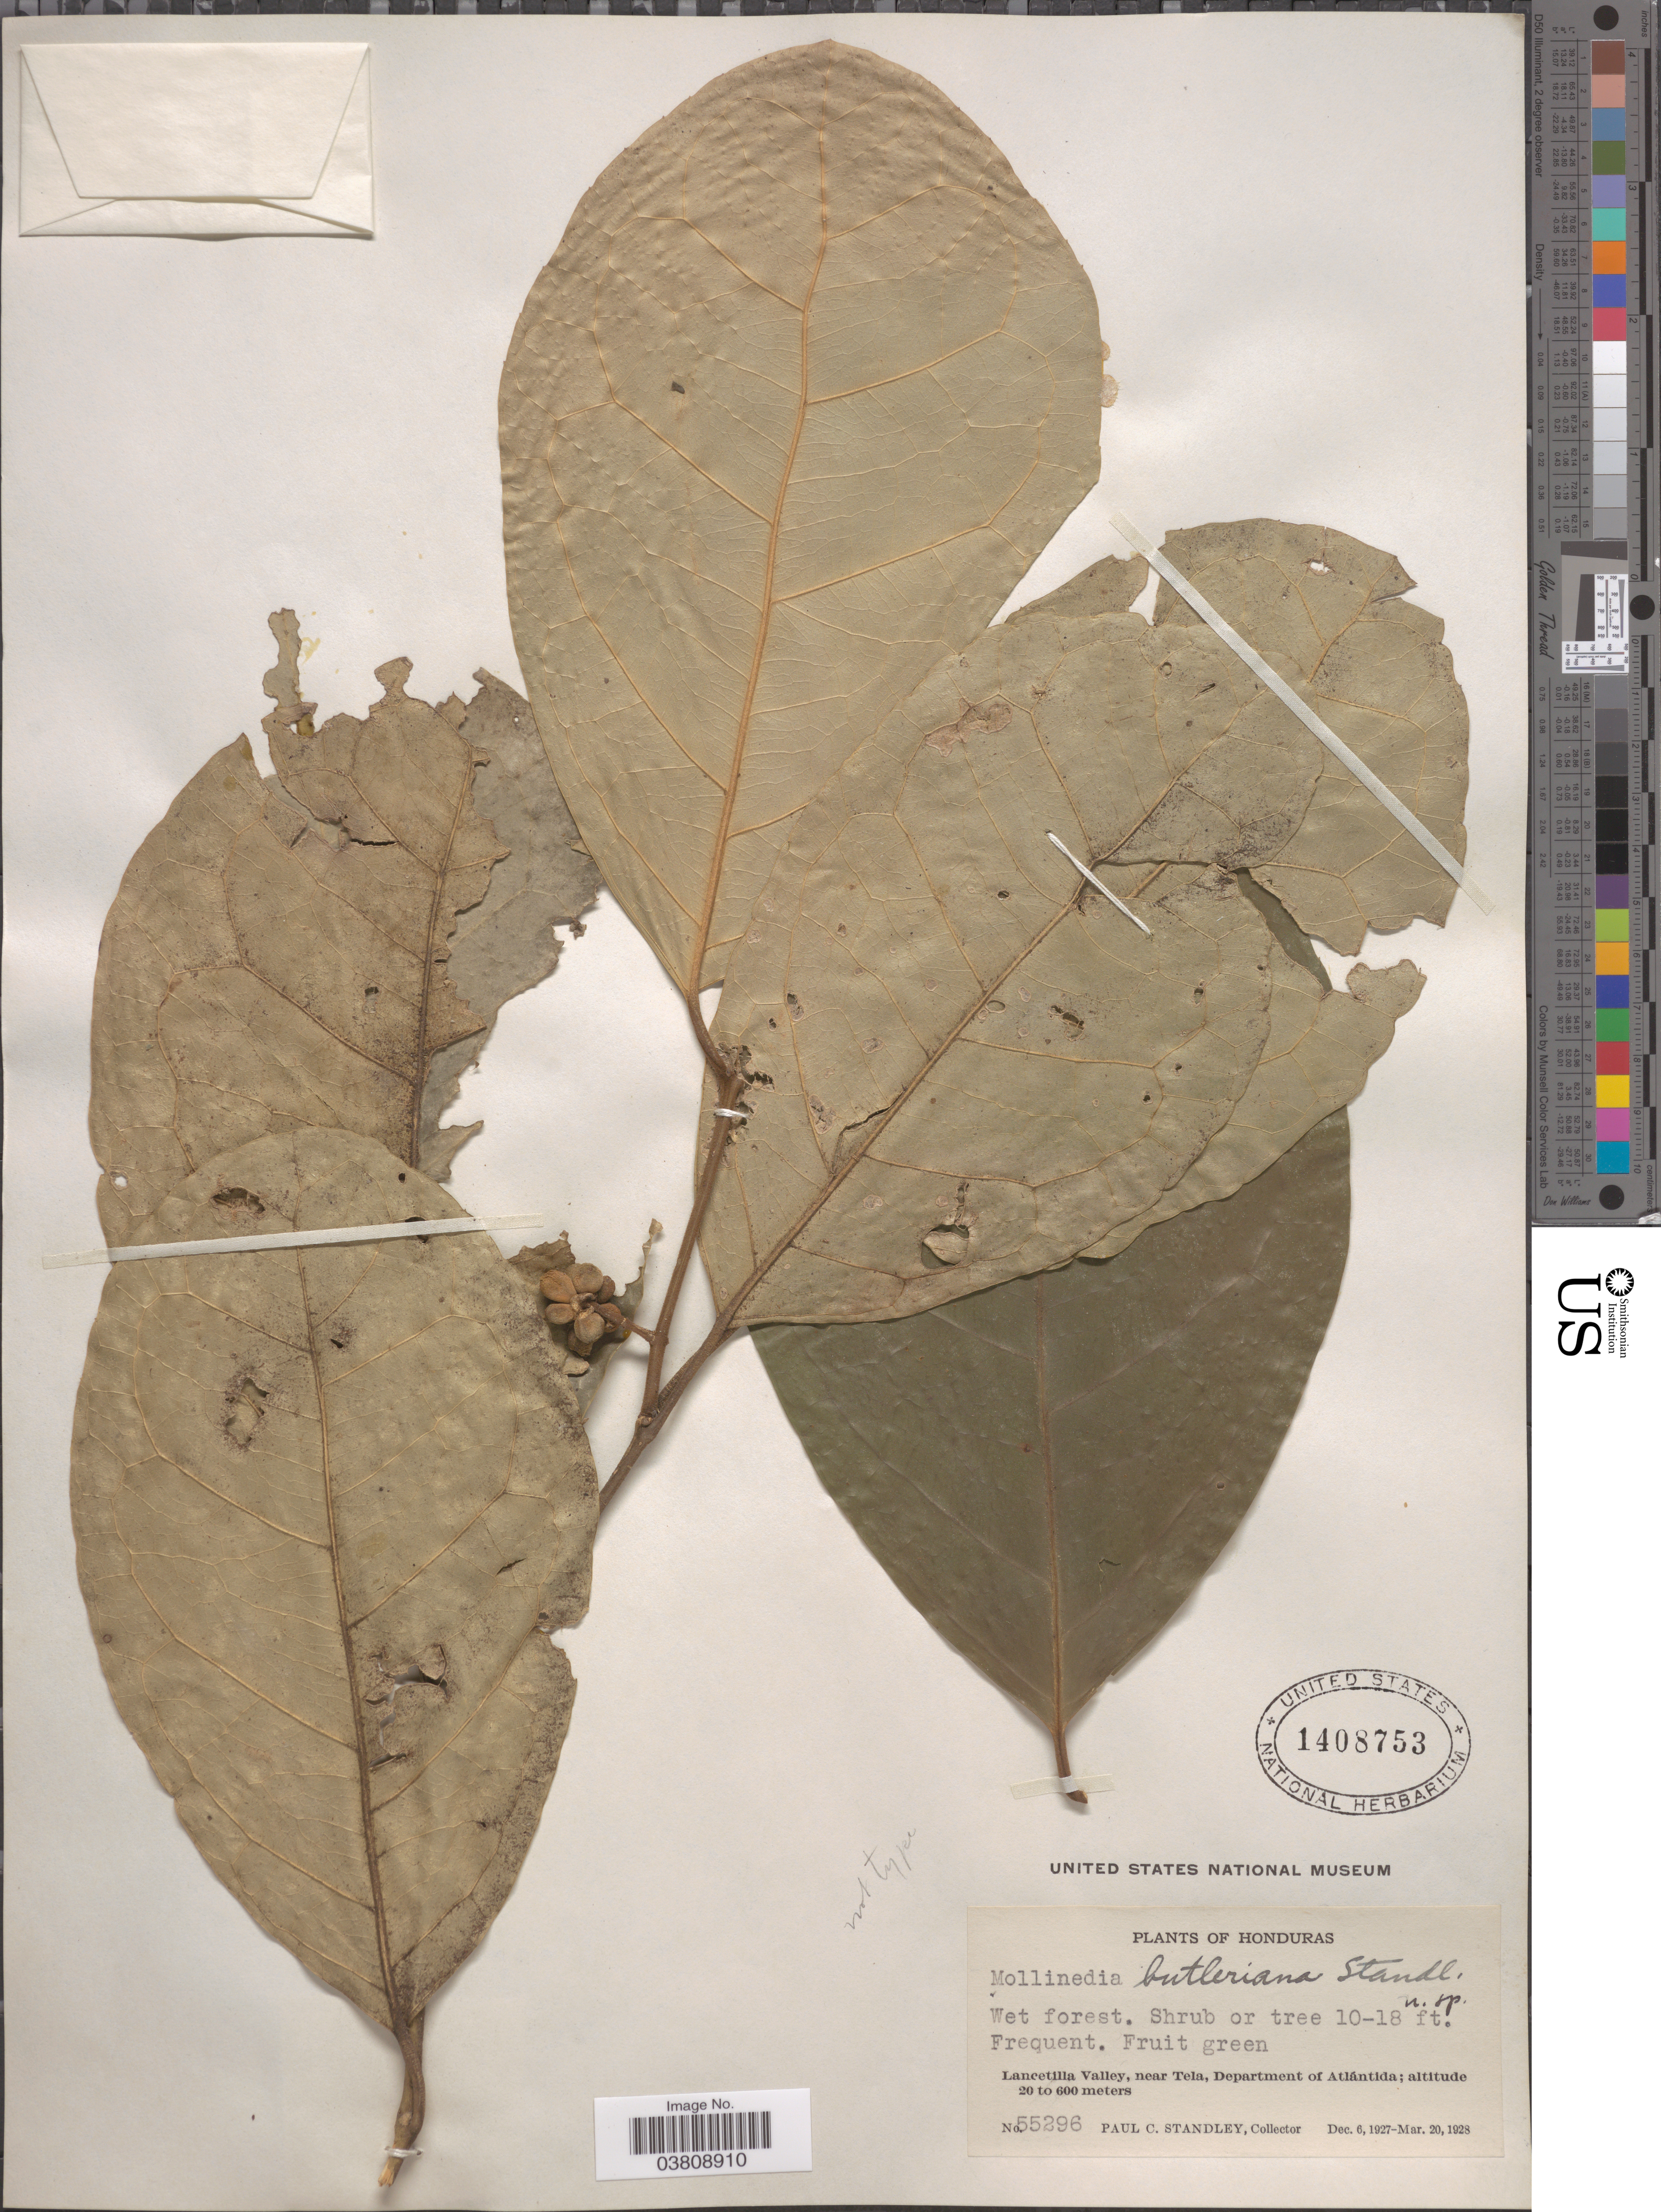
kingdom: Plantae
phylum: Tracheophyta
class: Magnoliopsida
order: Laurales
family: Monimiaceae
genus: Mollinedia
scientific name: Mollinedia butleriana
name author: Standl.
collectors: P. C. Standley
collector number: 55296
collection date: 1927-12-06/1928-03-20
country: Honduras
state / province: Atlantida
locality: Lancetilla Valley, near Tela, Department of Atlántida.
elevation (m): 20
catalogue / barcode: US 1408753